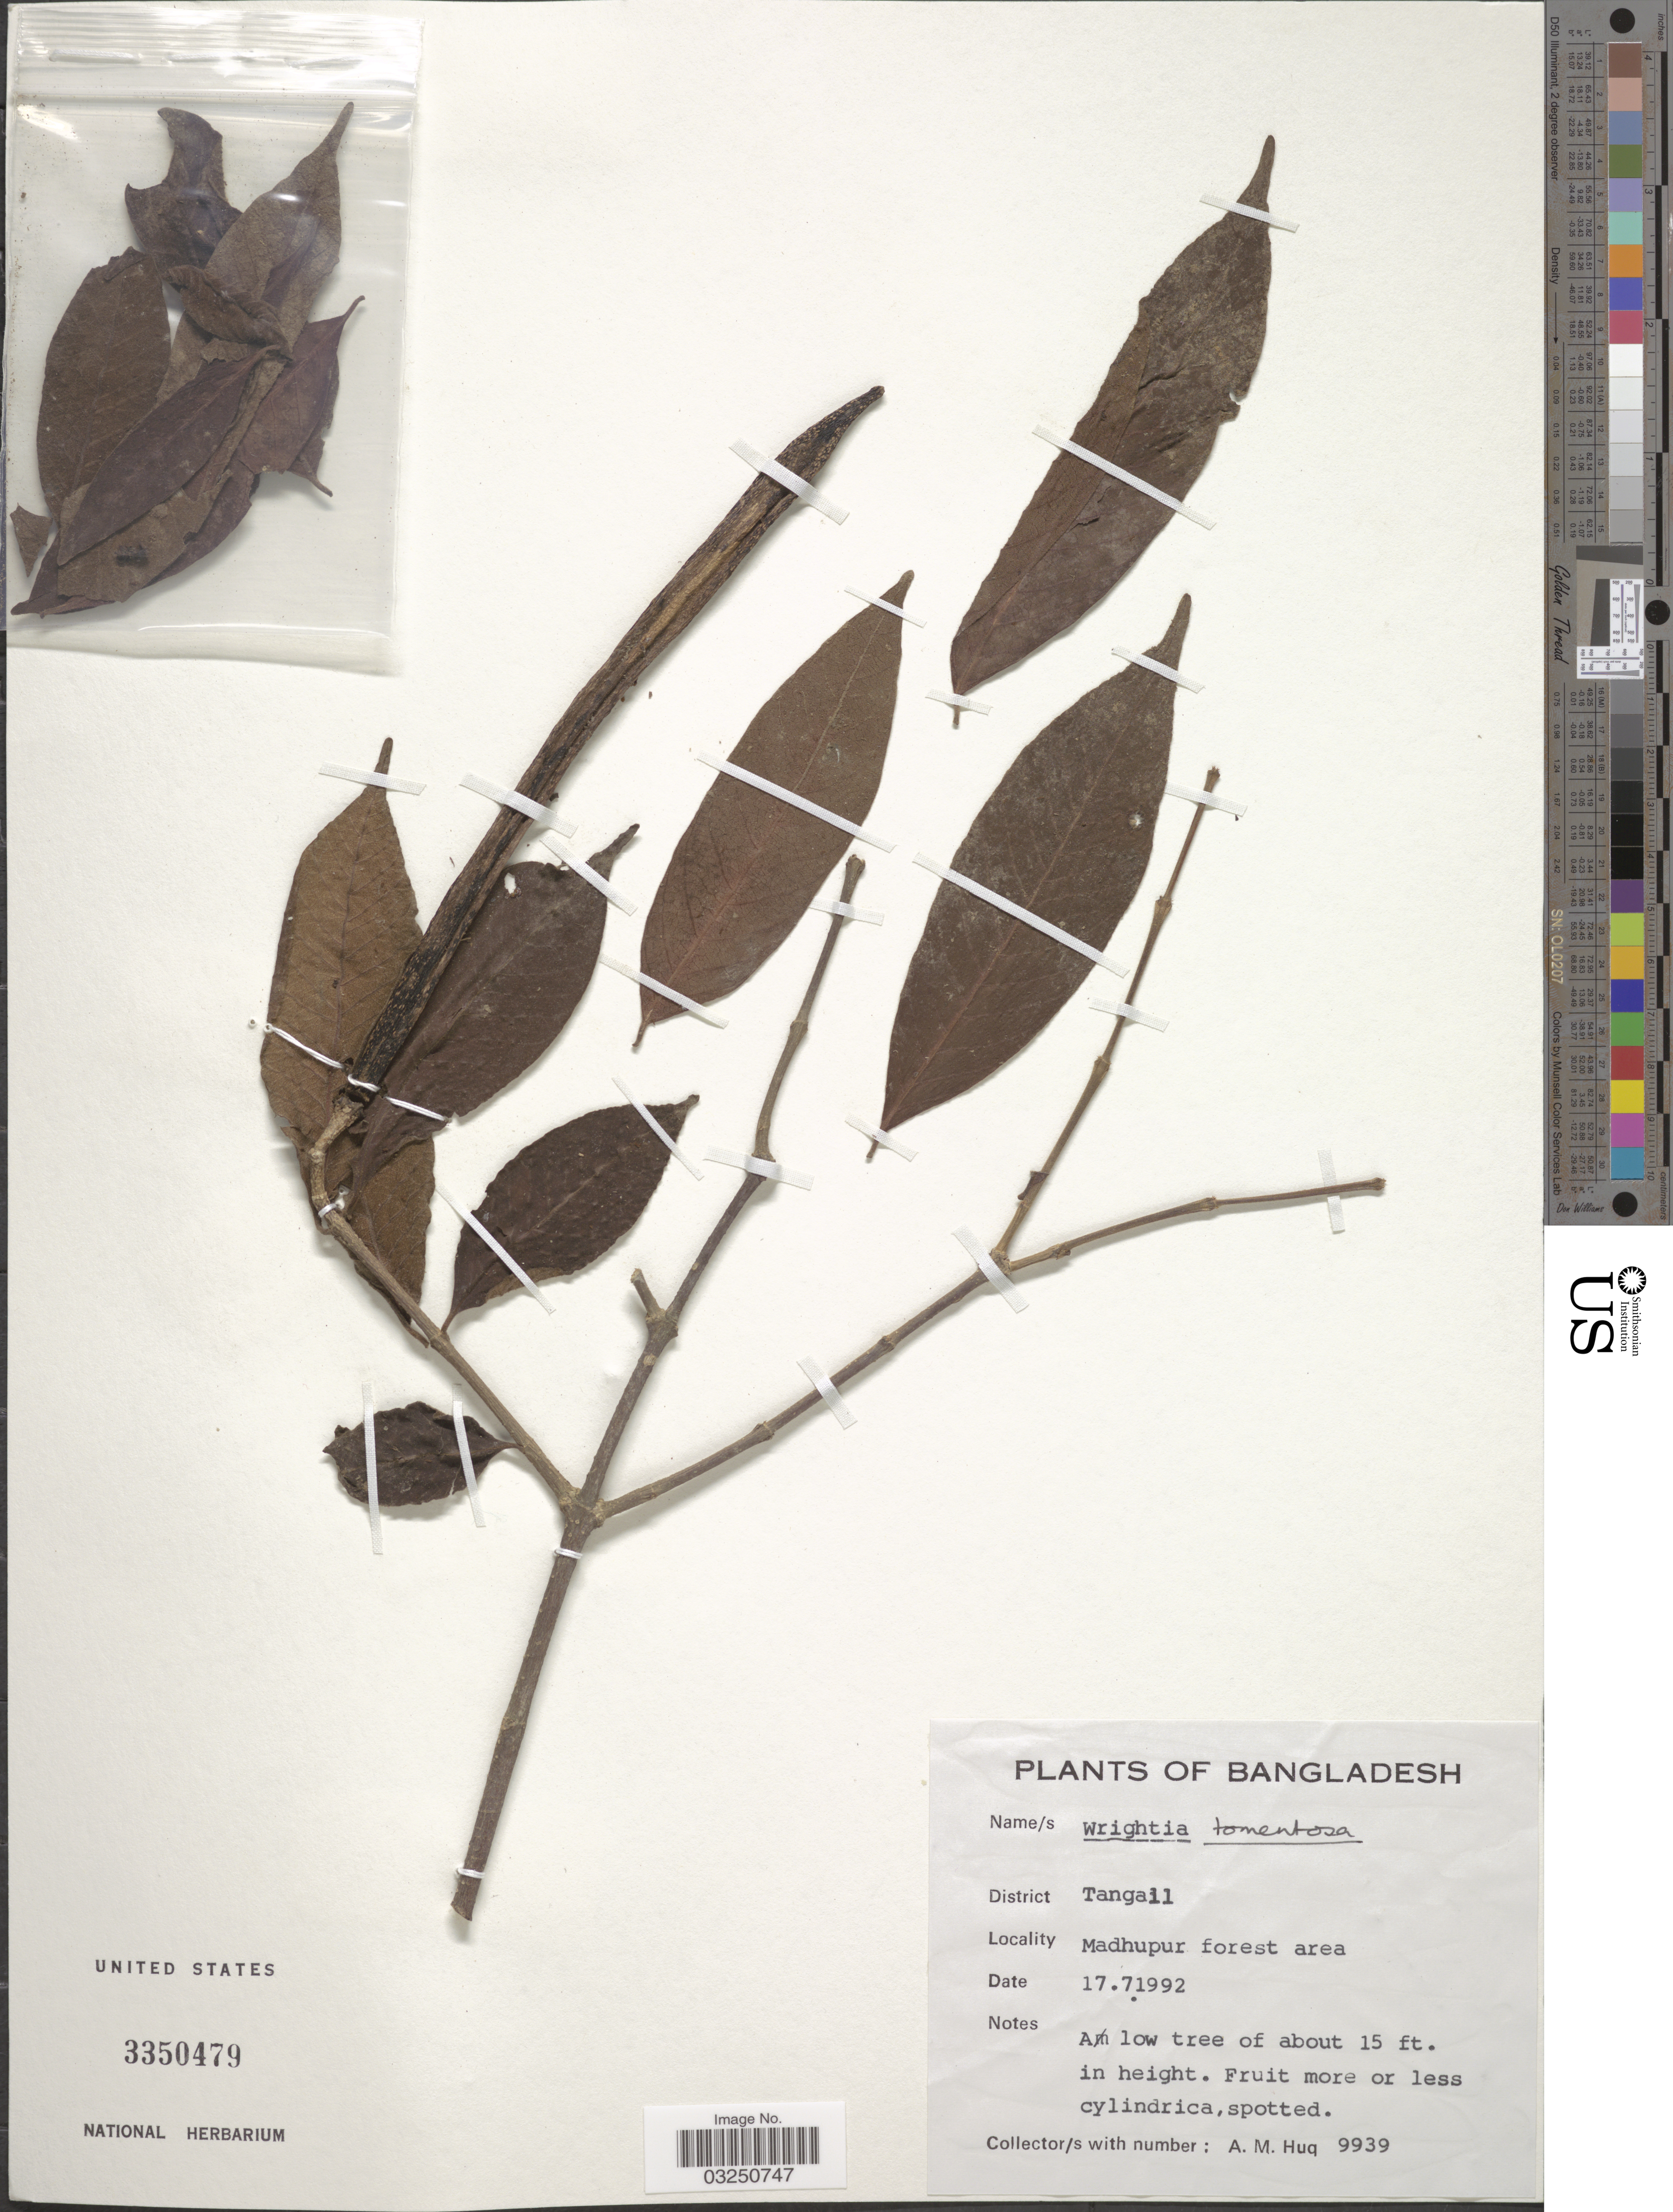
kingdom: Plantae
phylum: Tracheophyta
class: Magnoliopsida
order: Gentianales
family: Apocynaceae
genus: Wrightia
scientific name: Wrightia tomentosa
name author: Roem. & Schult.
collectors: A. M. Huq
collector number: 9939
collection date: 1992-07-17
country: Bangladesh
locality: District Tangall. Madhupur forest area.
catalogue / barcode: US 3350479